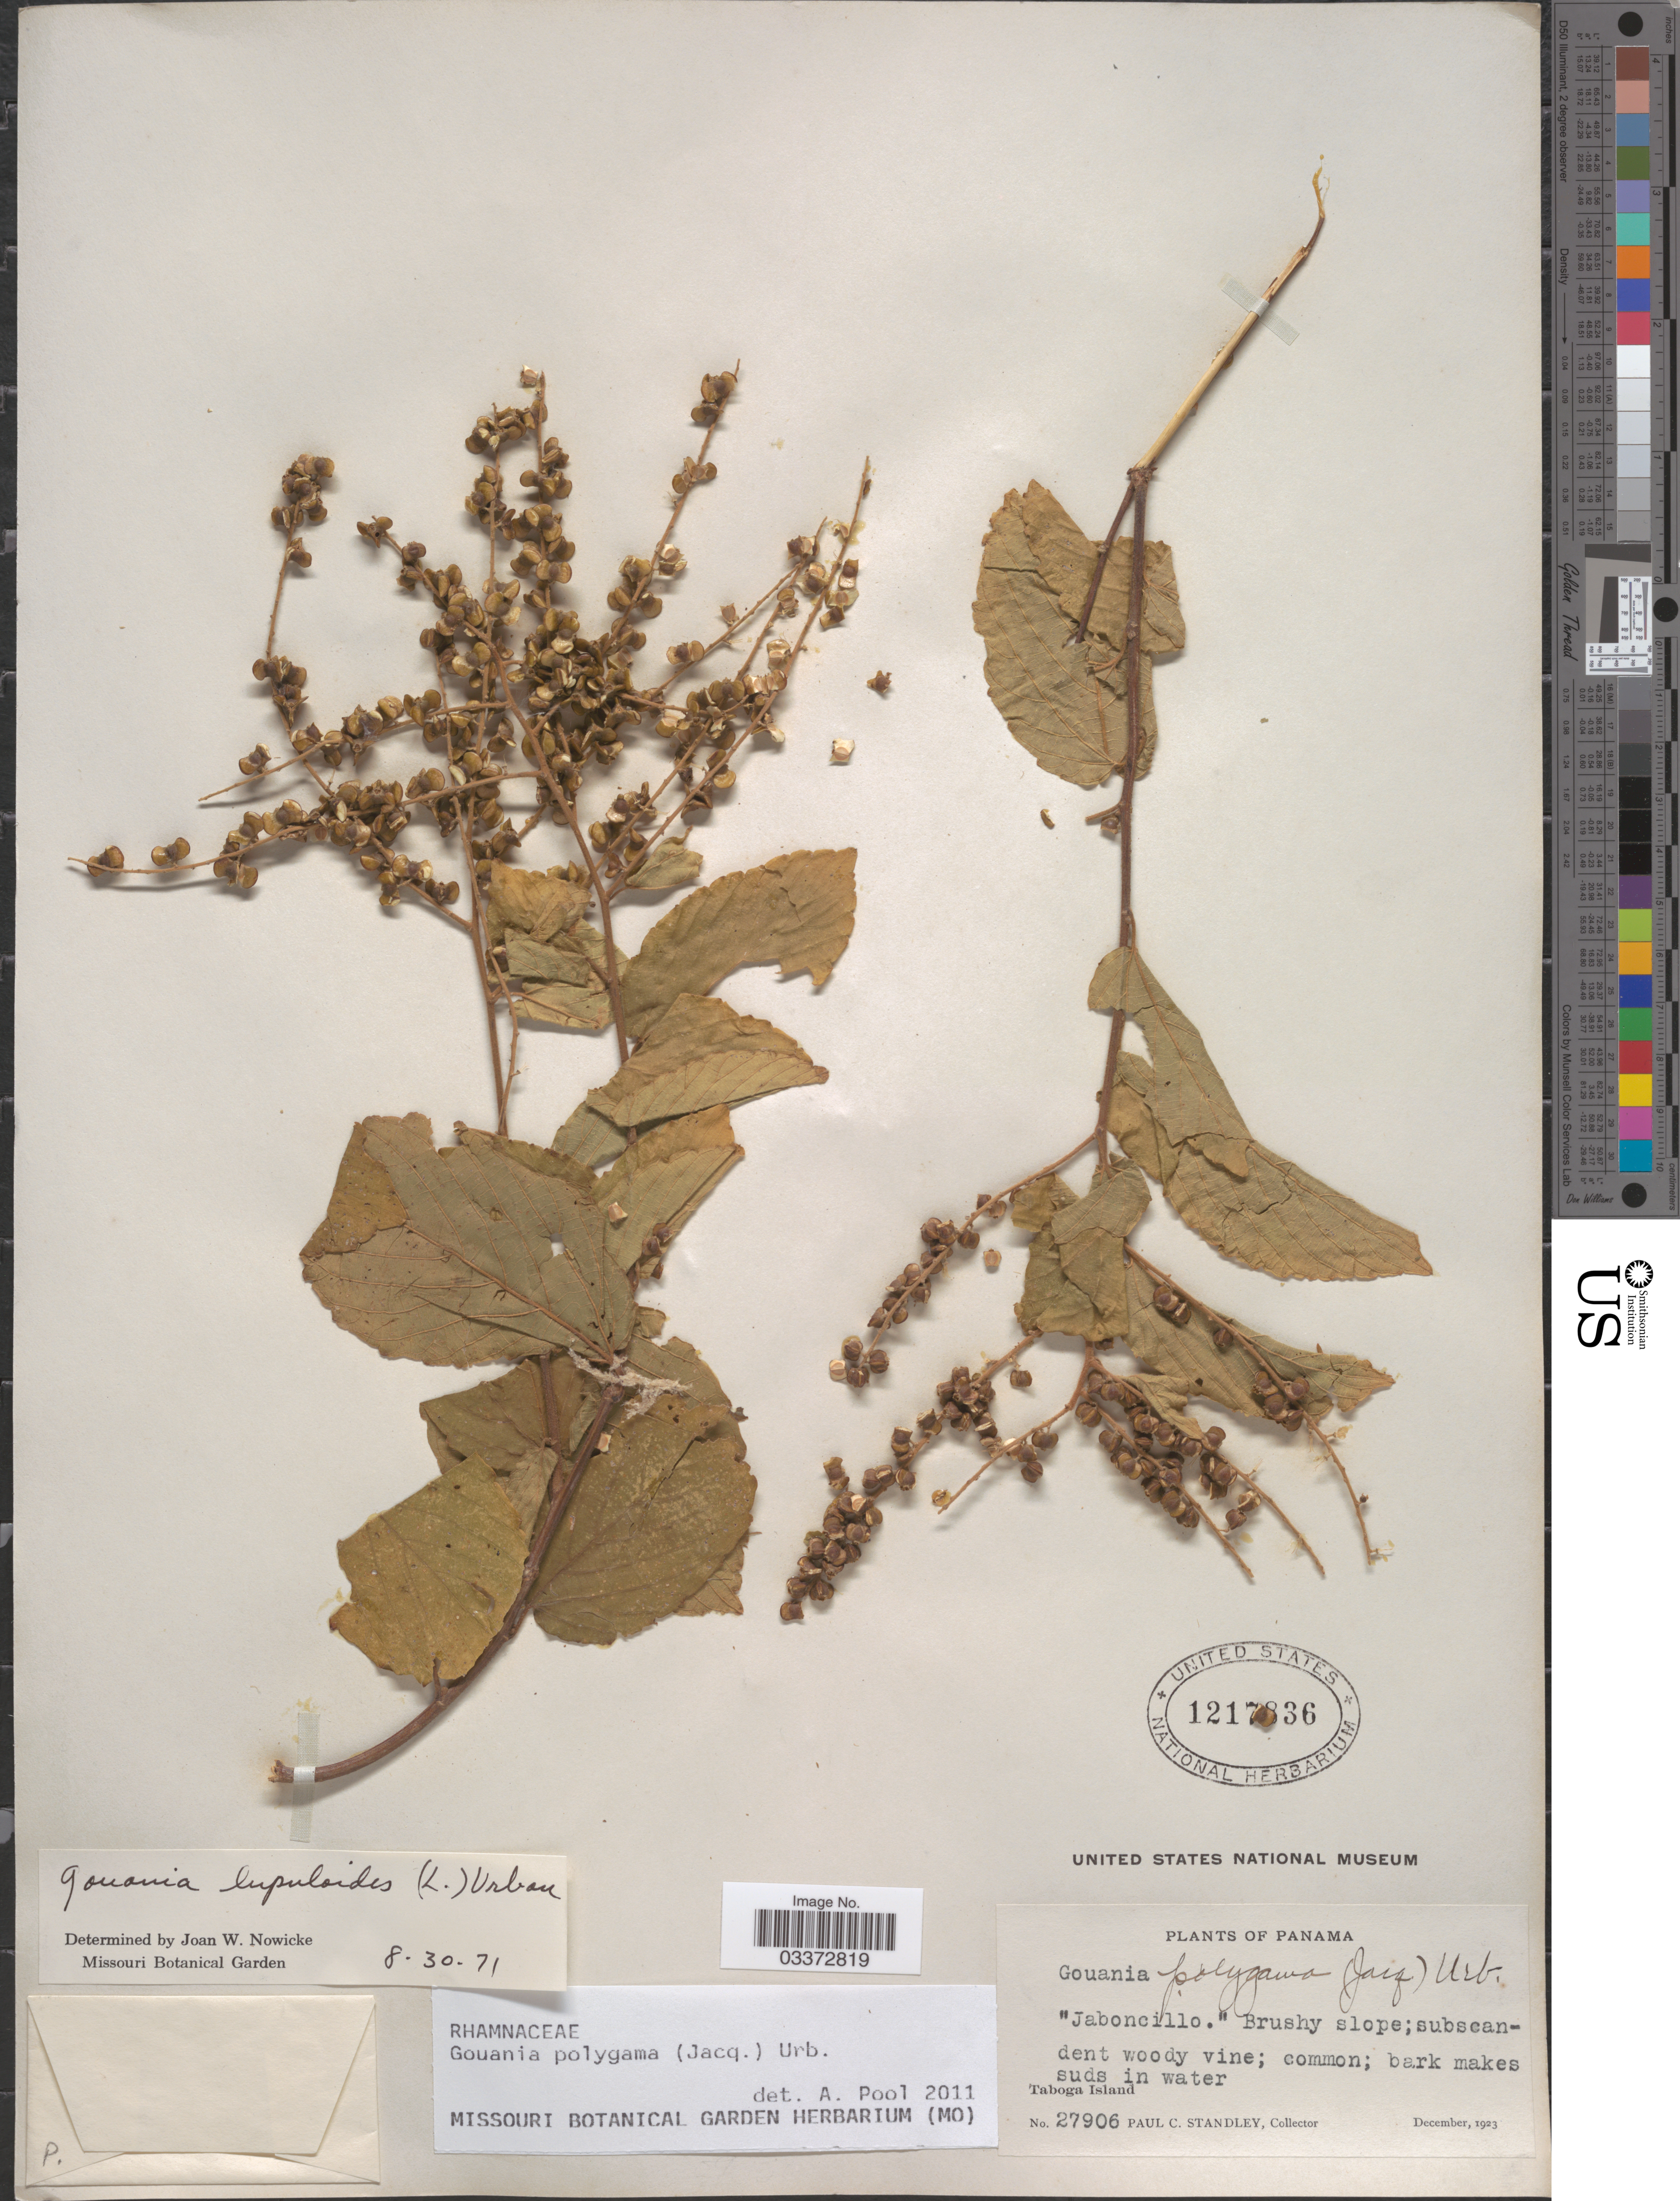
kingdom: Plantae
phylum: Tracheophyta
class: Magnoliopsida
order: Rosales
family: Rhamnaceae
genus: Gouania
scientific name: Gouania polygama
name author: (Jacq.) Urb.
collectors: P. C. Standley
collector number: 27906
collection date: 1923-12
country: Panama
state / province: Panamá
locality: Taboga Island.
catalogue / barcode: US 1217836